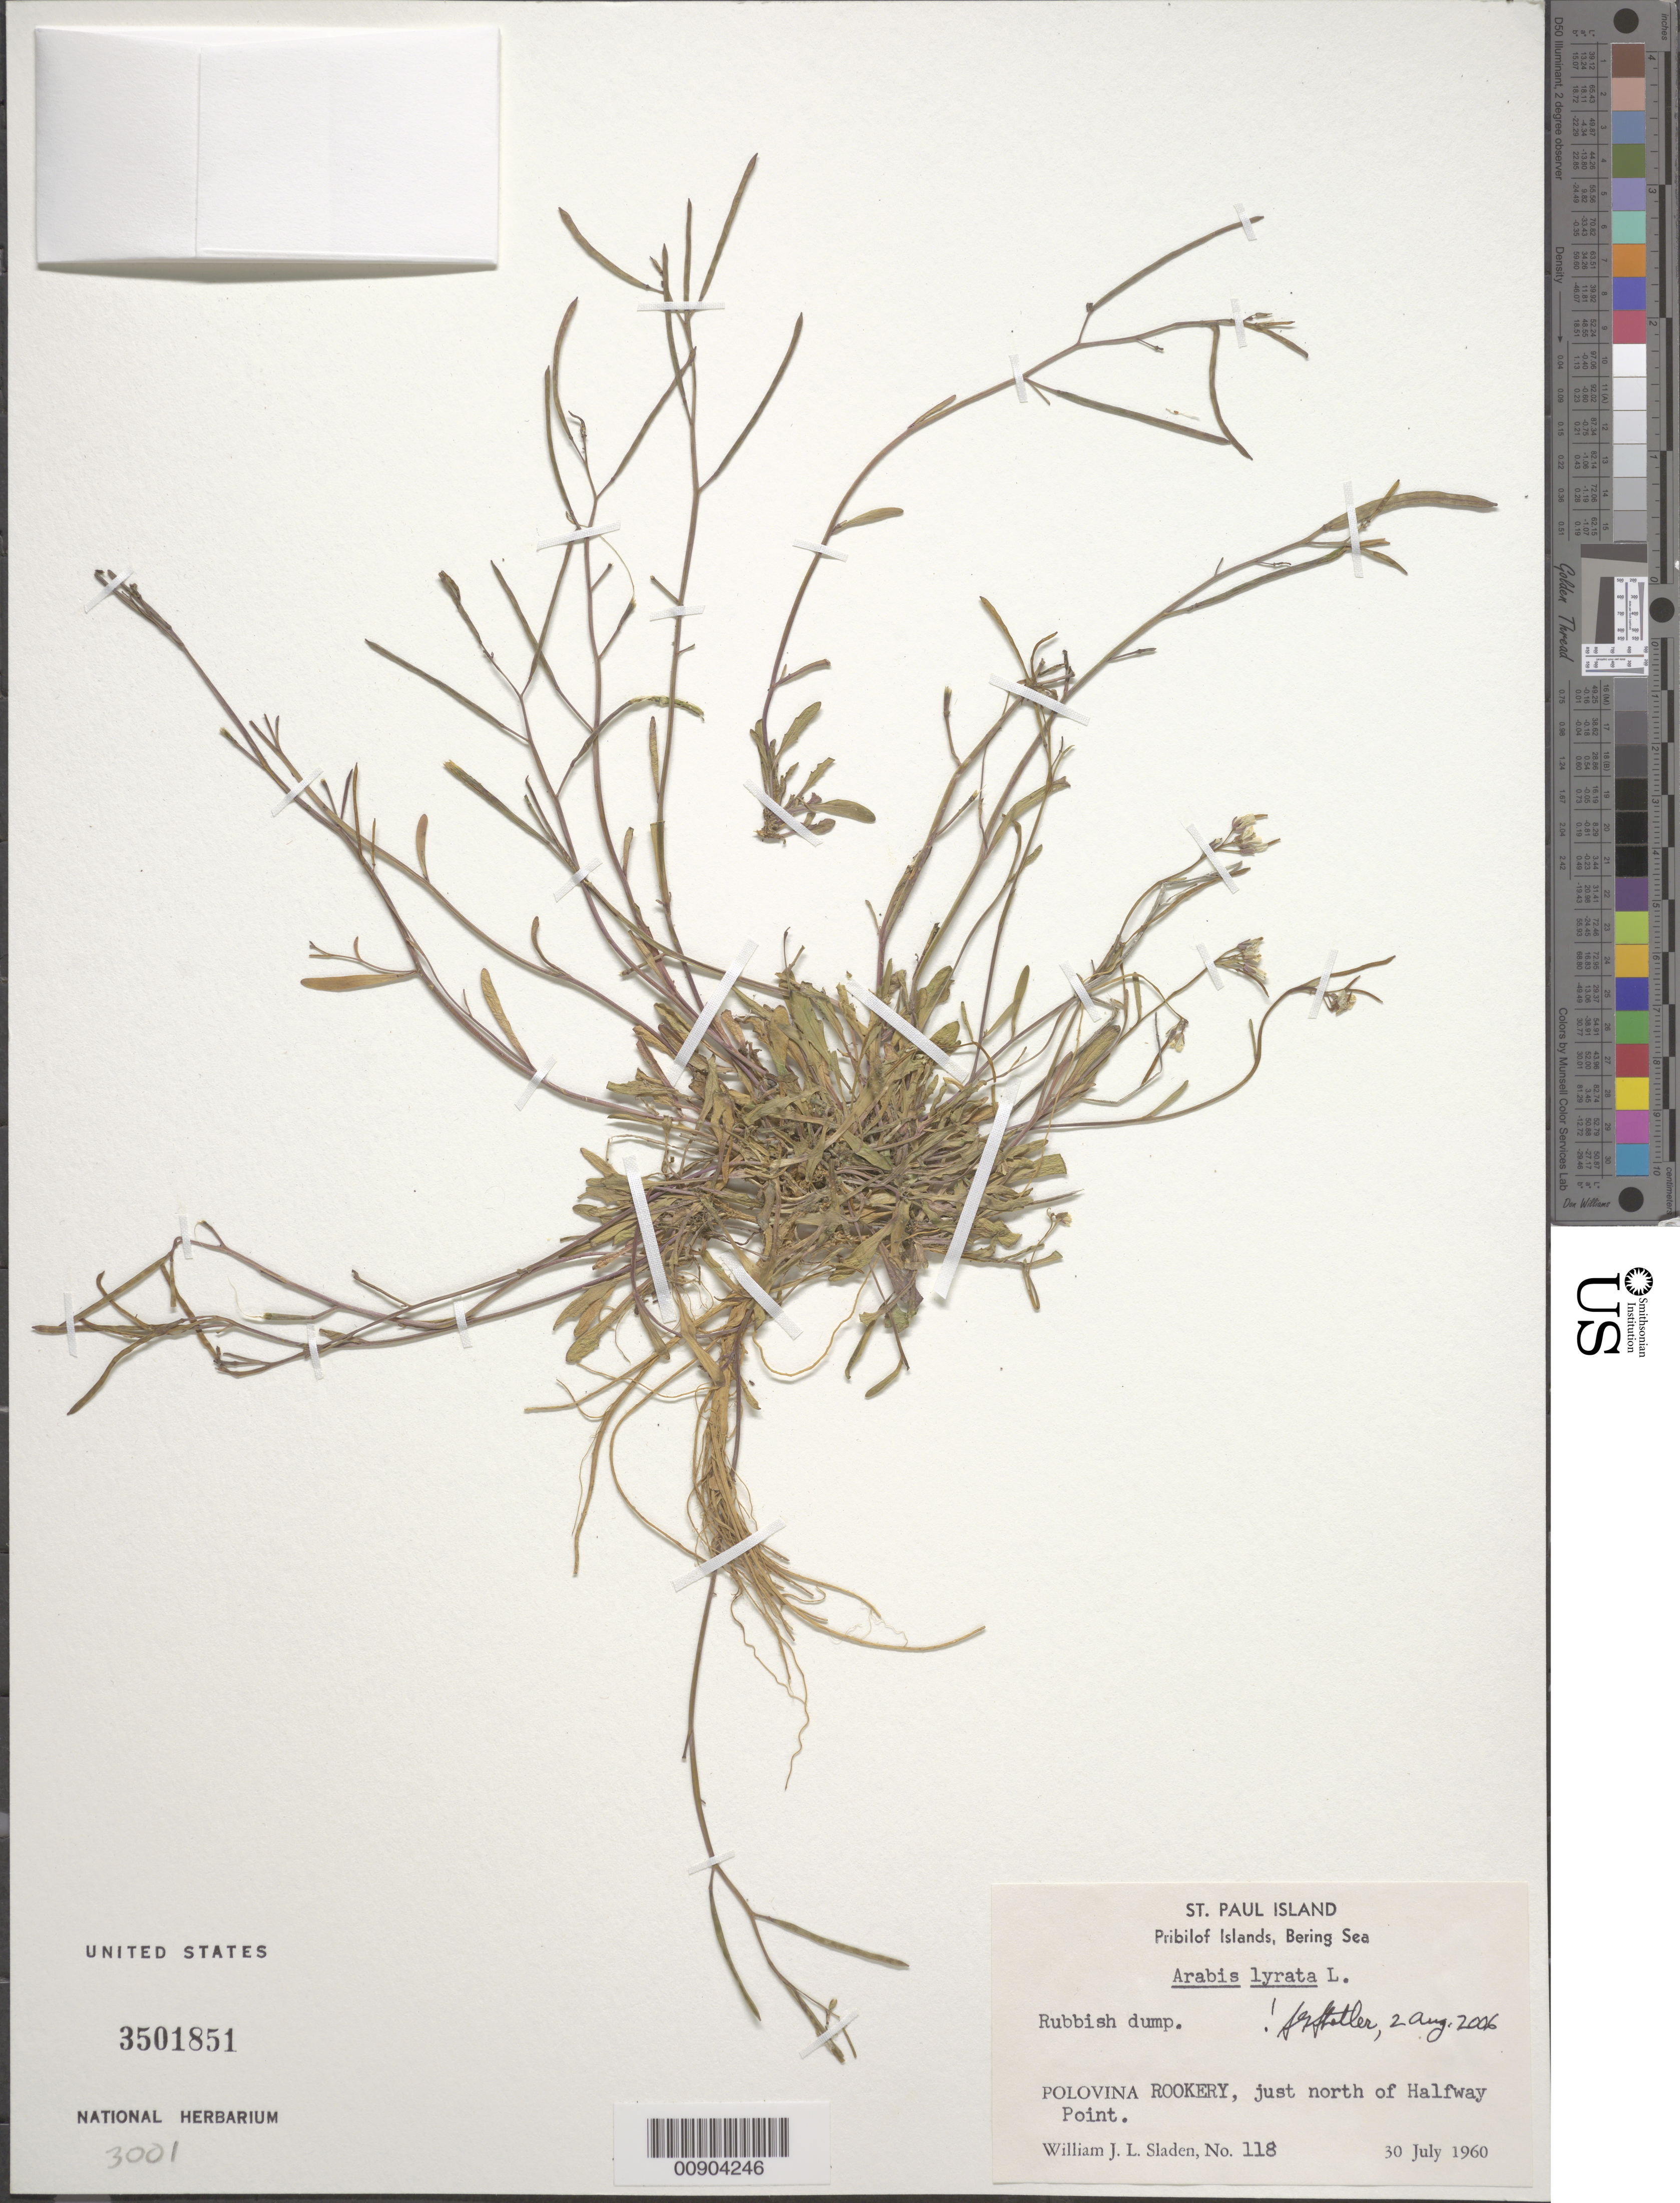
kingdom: Plantae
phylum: Tracheophyta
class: Magnoliopsida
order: Brassicales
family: Brassicaceae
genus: Arabis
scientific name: Arabis lyrata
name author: L.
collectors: W. Sladen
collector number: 118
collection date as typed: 30 Jul 1960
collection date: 1960-07-30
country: United States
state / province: Alaska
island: St. Paul Island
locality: St. Paul Island. Polovina Rookery, just north of Halfway Point., Bering Sea, Pribilof Islands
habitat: Rubbish dump.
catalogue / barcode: US 3501851